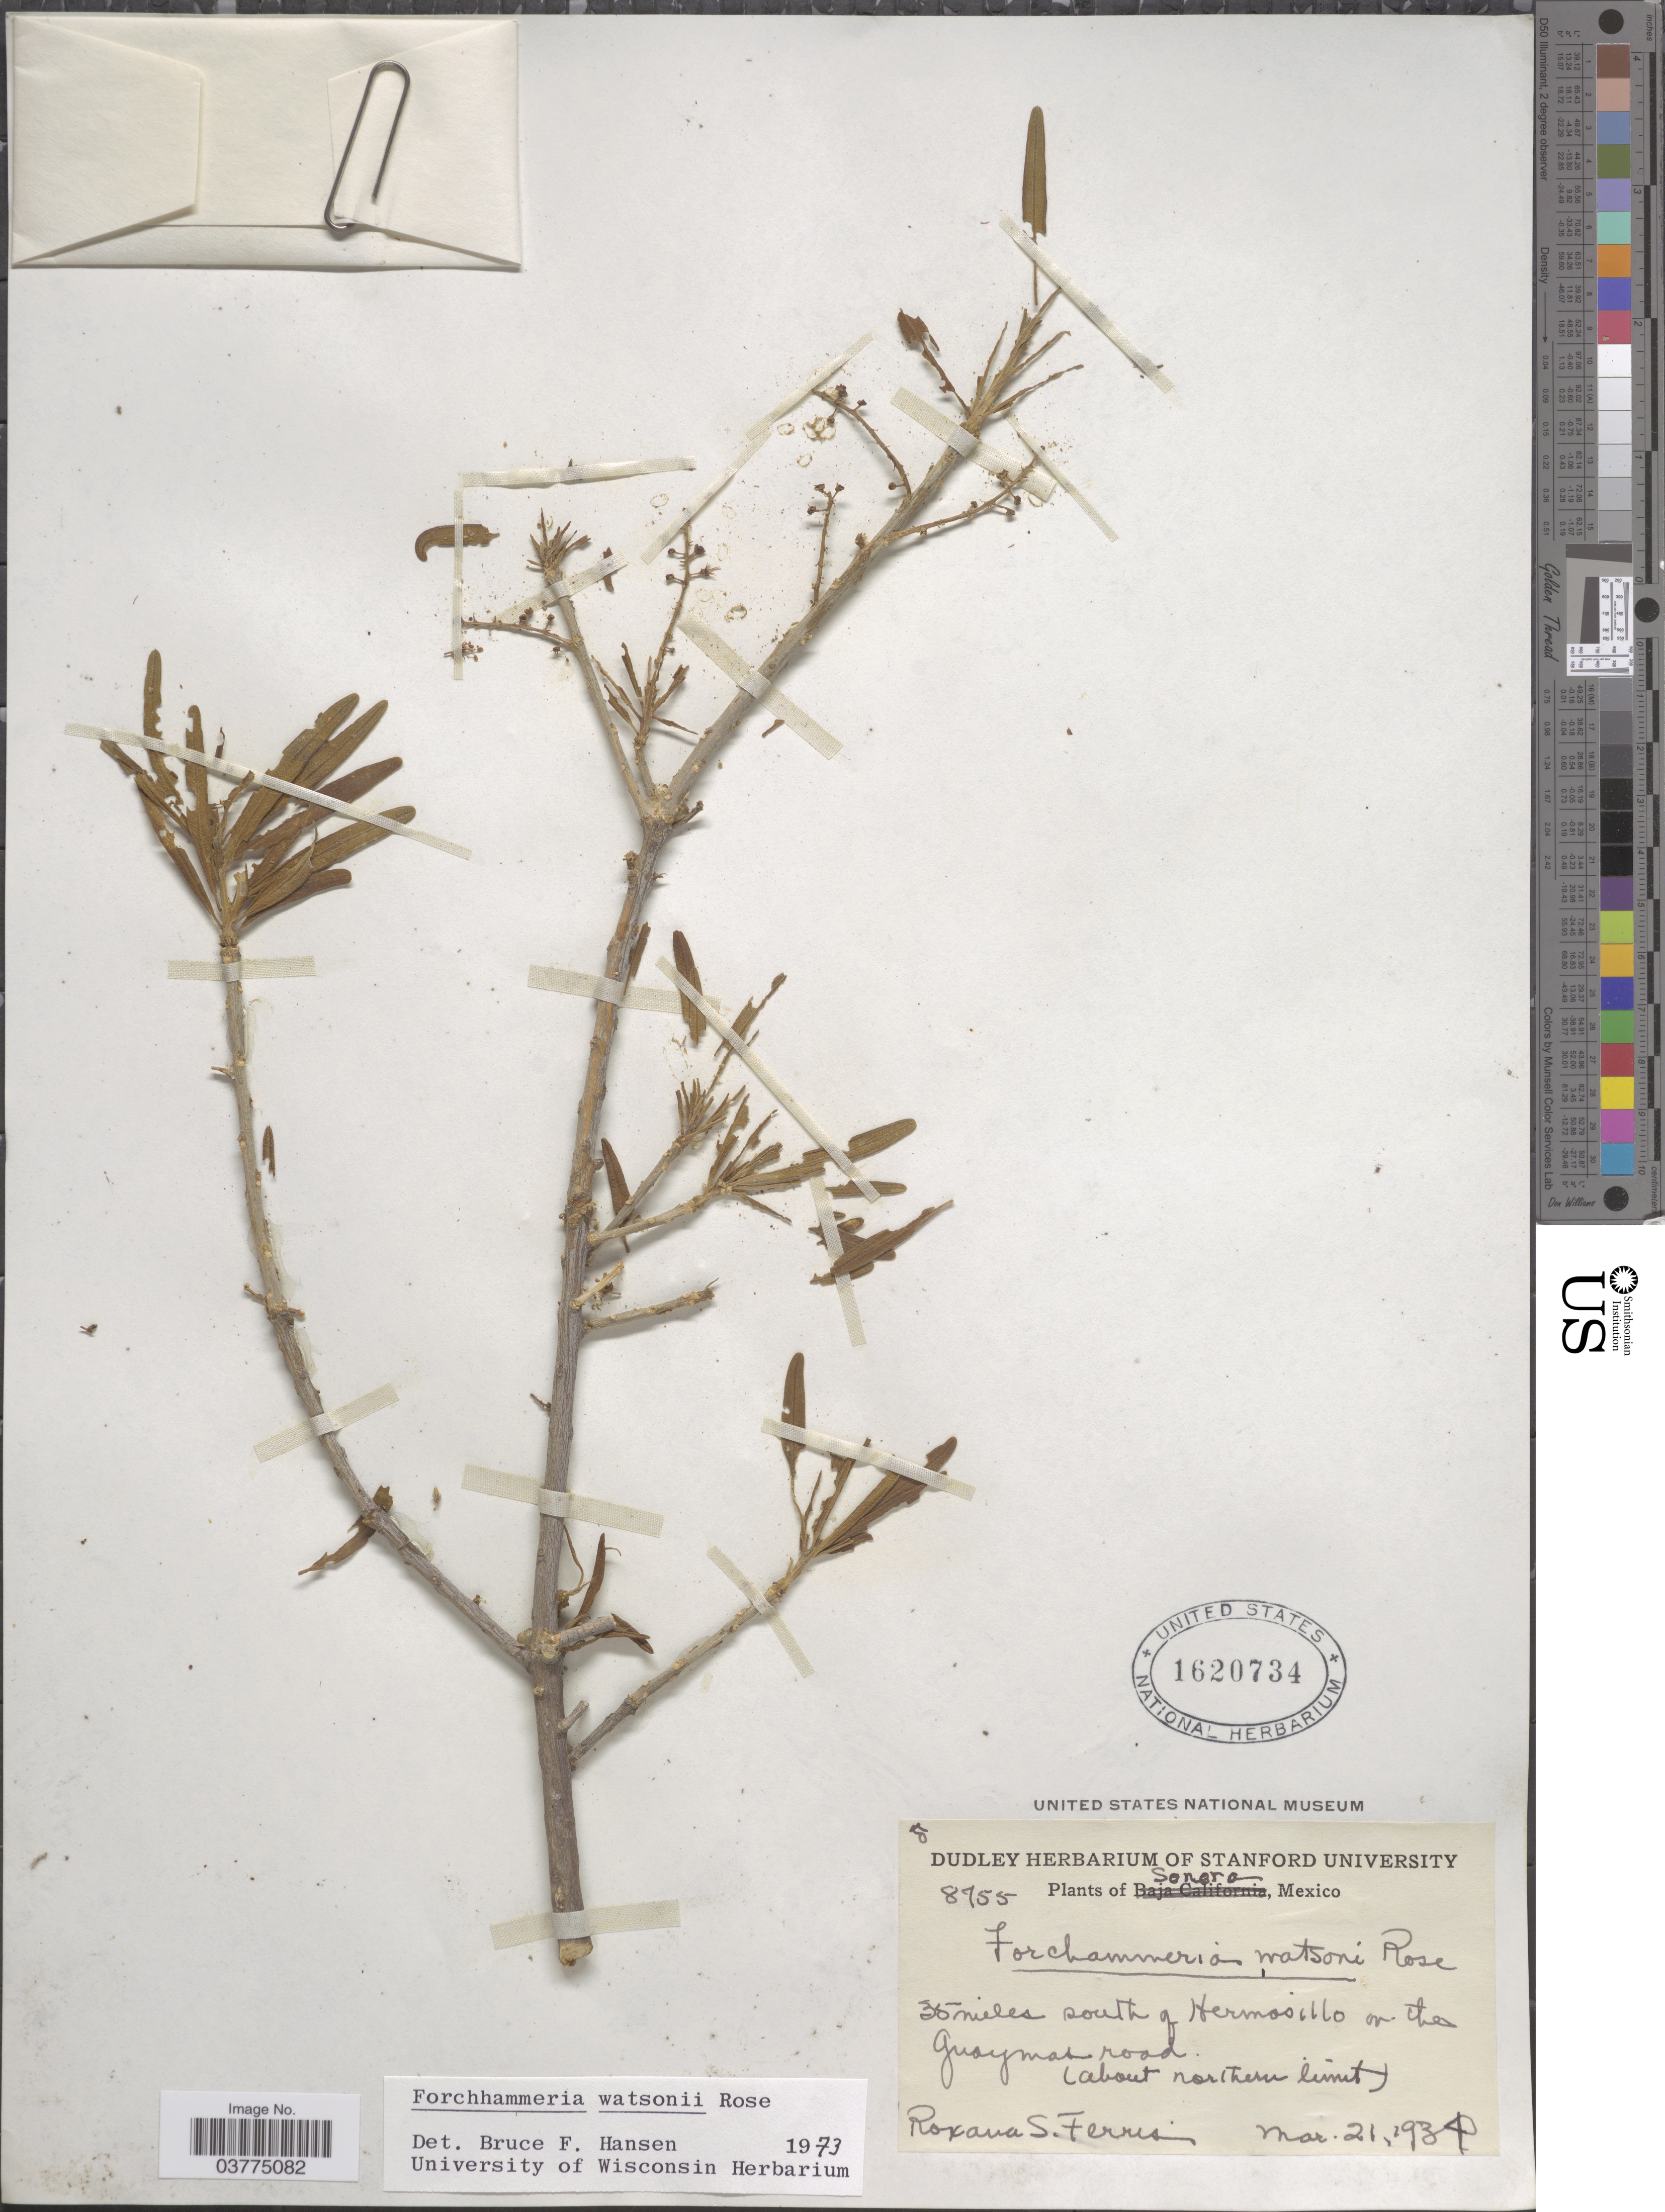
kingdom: Plantae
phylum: Tracheophyta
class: Magnoliopsida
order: Brassicales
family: Stixaceae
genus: Forchhammeria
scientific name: Forchhammeria watsonii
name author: Rose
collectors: R. S. Ferris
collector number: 8755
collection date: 1934-03-21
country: Mexico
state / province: Sonora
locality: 35 miles south of Hermosillo on the Guaymas Road (about northern limit).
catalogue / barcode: US 1620734